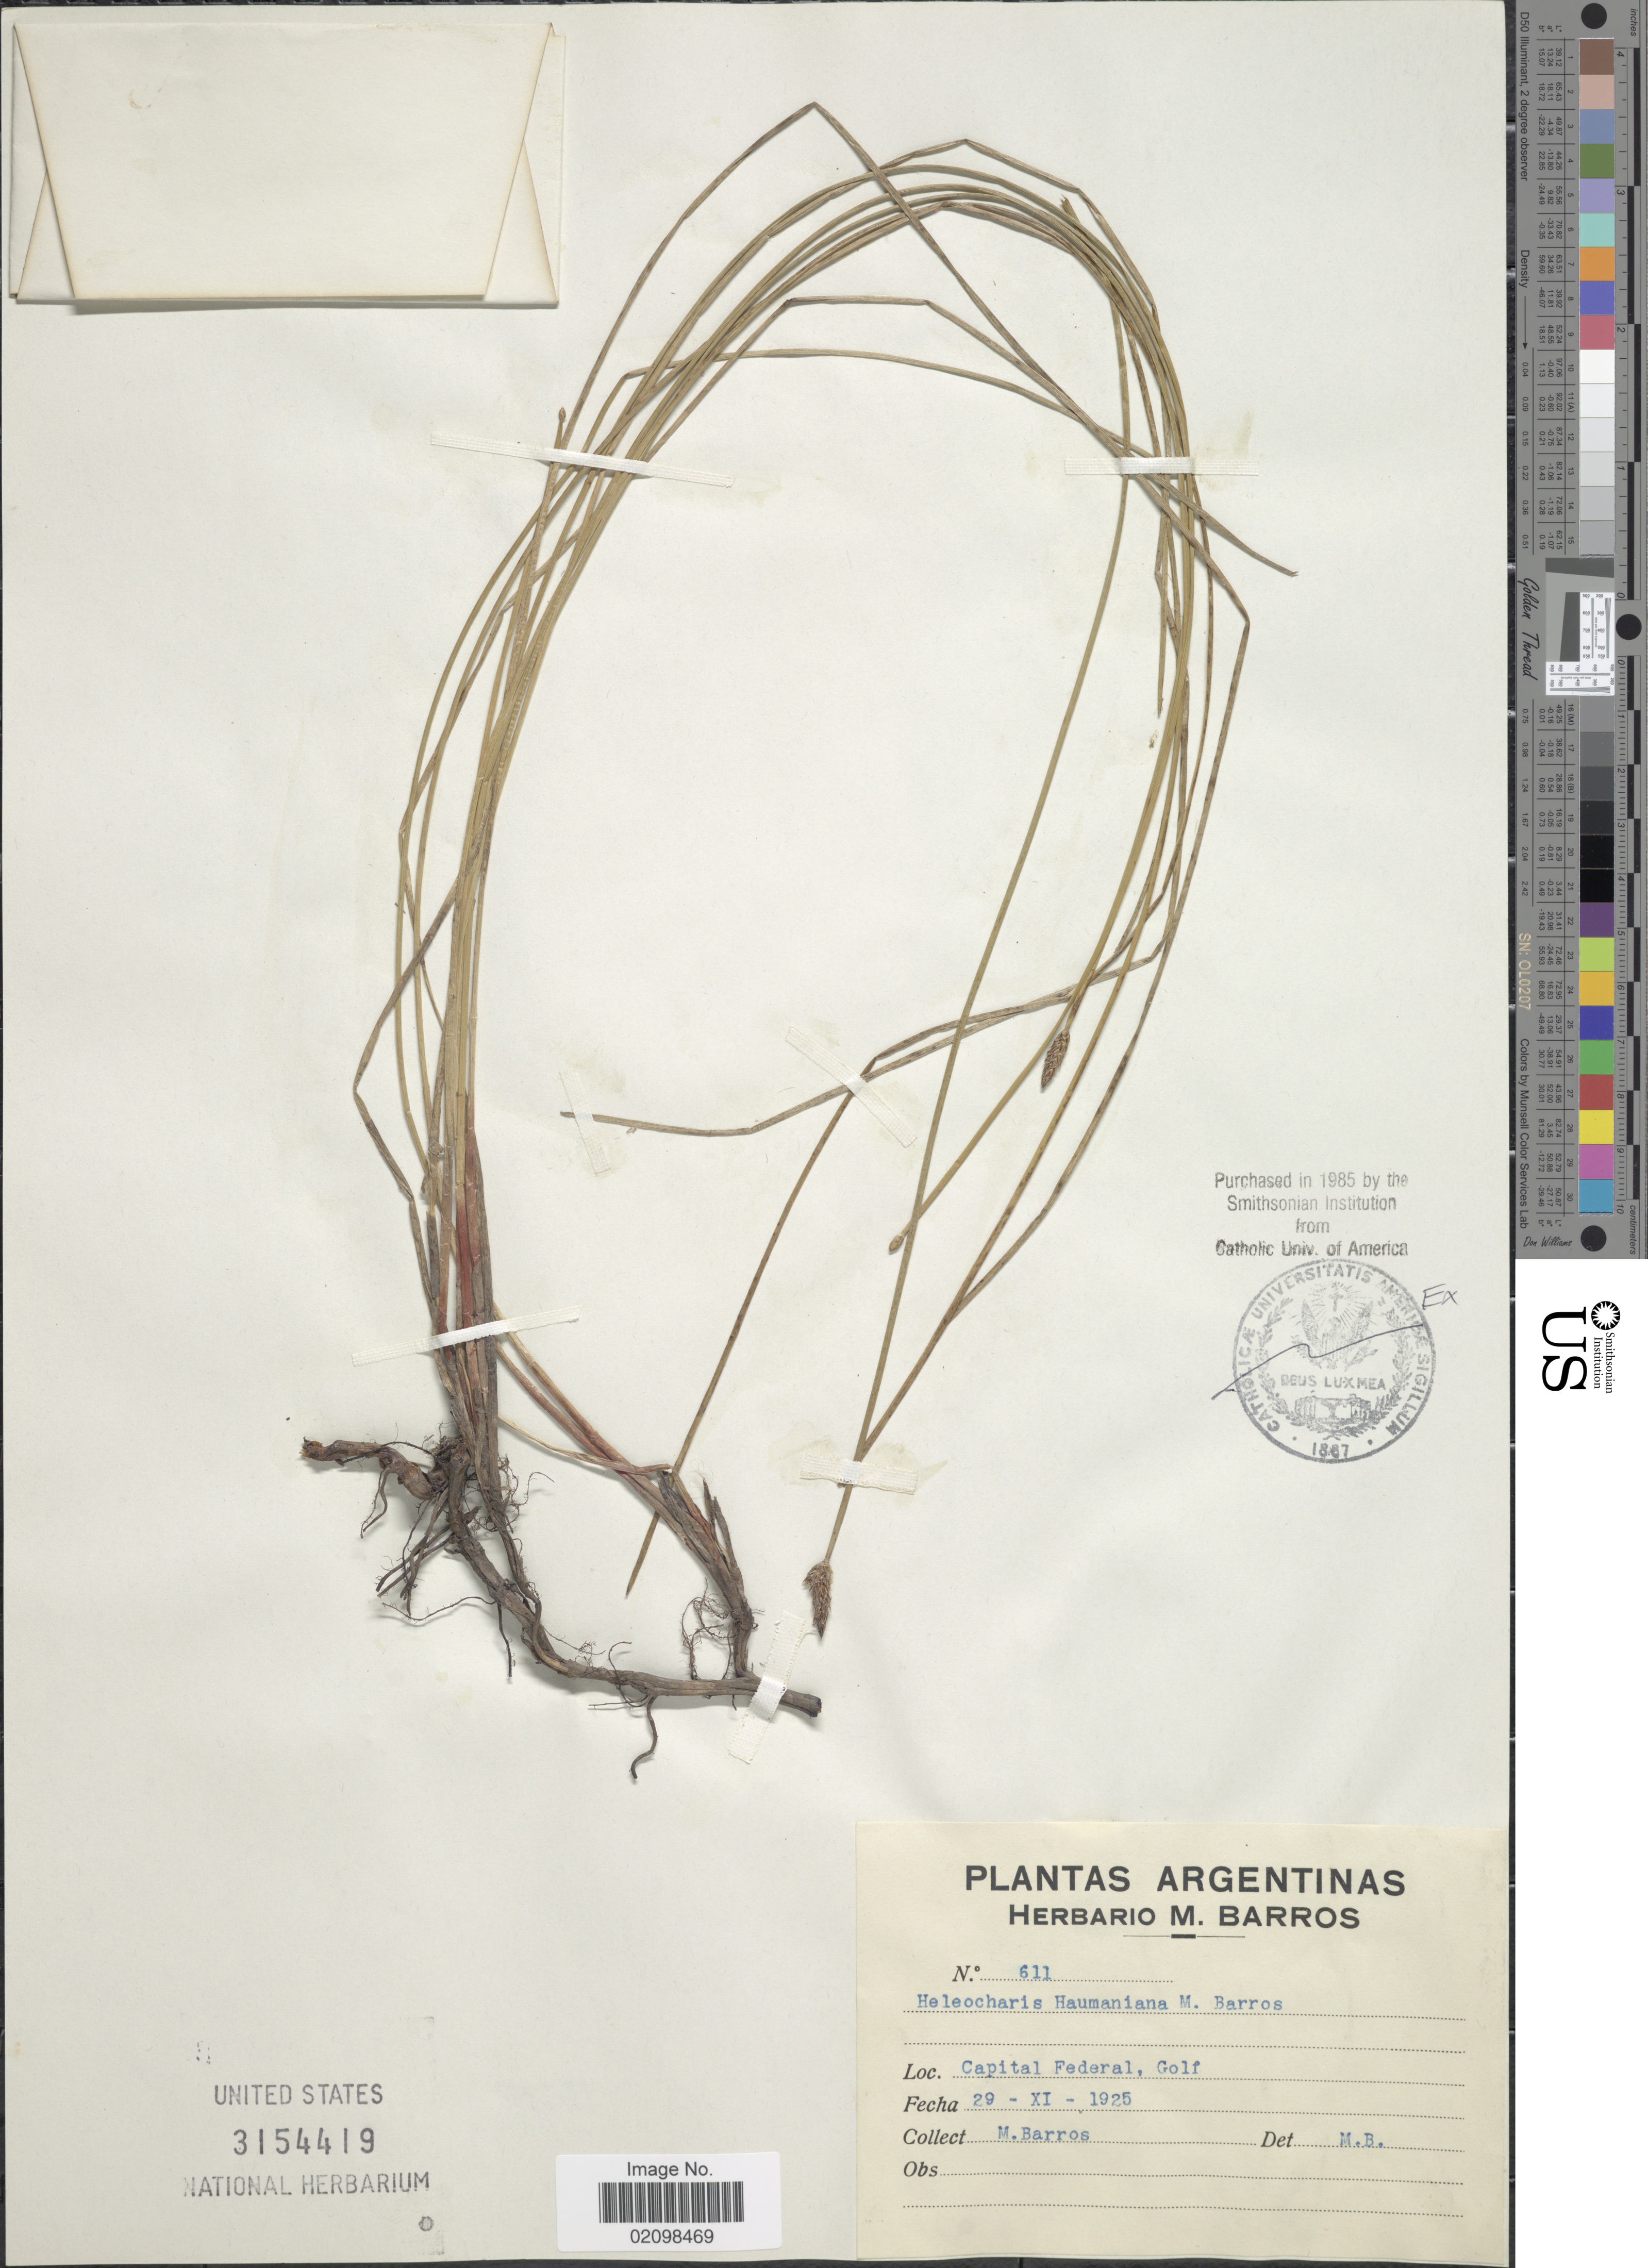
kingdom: Plantae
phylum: Tracheophyta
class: Liliopsida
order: Poales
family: Cyperaceae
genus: Eleocharis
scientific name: Eleocharis haumaniana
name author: Barros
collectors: M. Barros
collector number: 611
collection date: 1925-11-29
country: Argentina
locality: Capital Federal, Golf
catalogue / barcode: US 3154419